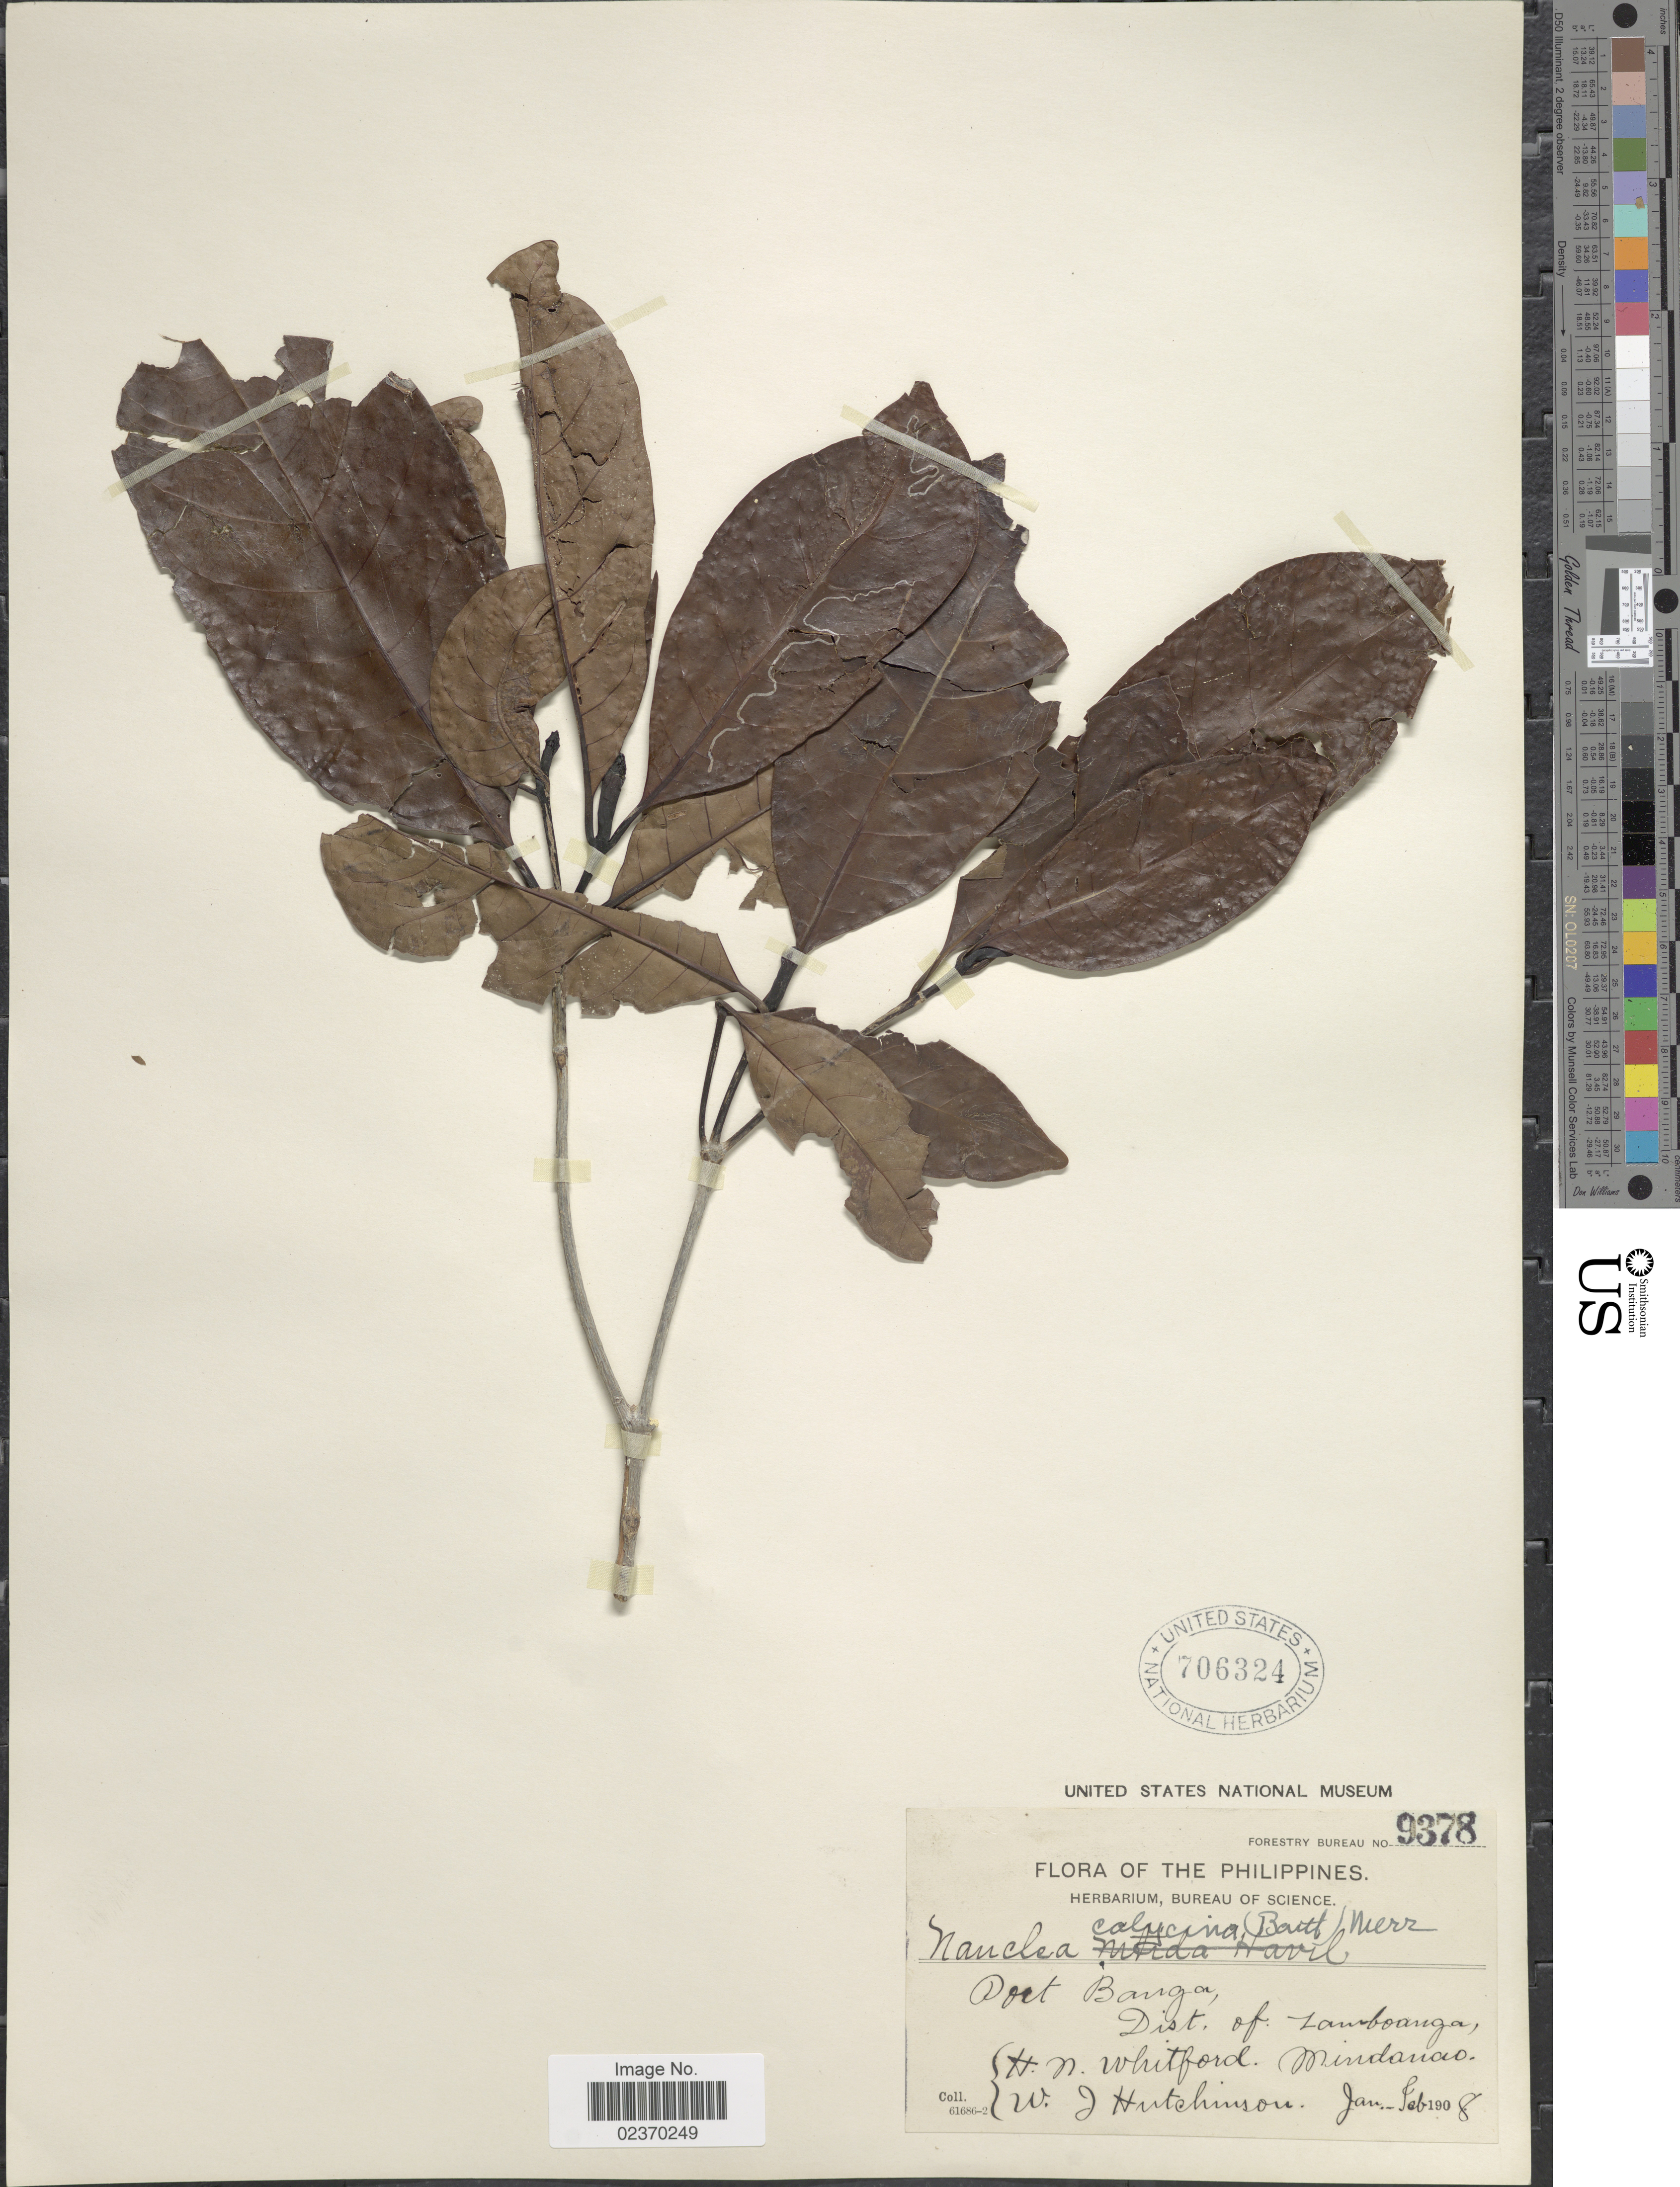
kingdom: Plantae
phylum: Tracheophyta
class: Magnoliopsida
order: Gentianales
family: Rubiaceae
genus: Neonauclea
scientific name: Neonauclea calycina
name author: (Bartl. ex DC.) Merr.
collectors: H. N. Whitford & W. I. Hutchinson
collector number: Forestry Bureau 9378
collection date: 1908-01/1908-02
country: Philippines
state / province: Zamboanga Peninsula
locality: Port Banga, Dist. of Zamboanga, Mindanao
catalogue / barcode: US 706324